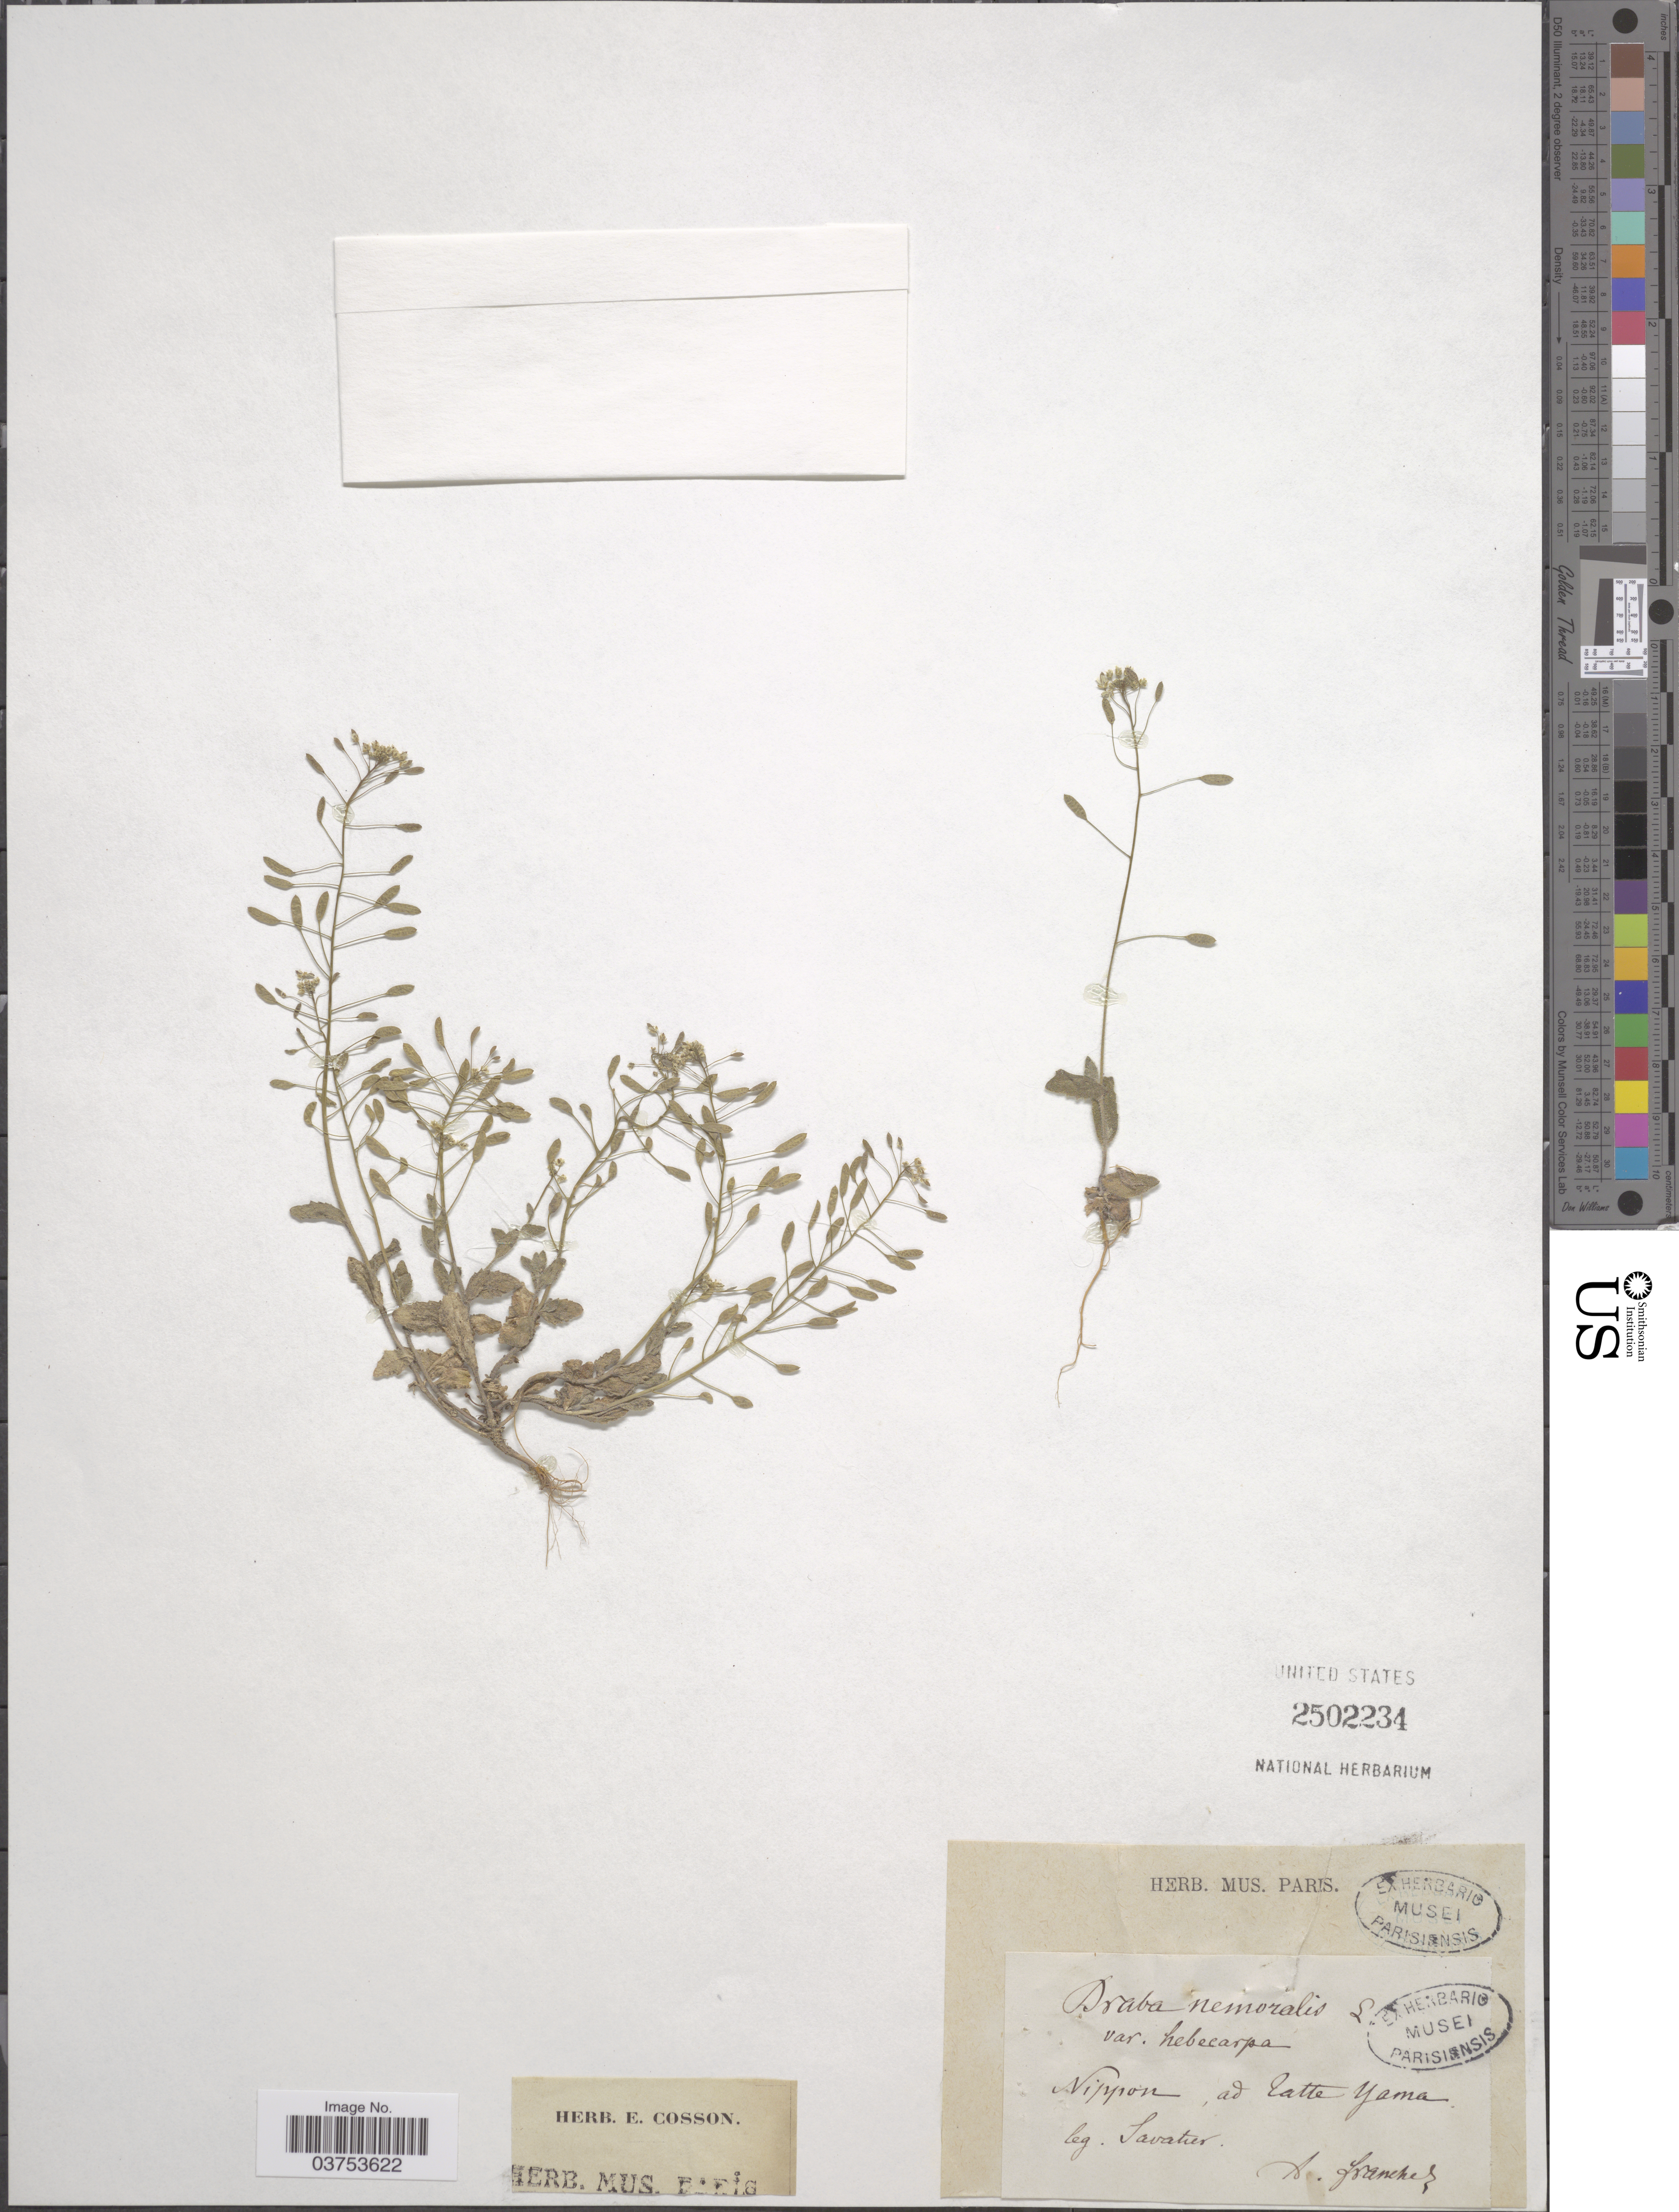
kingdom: Plantae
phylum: Tracheophyta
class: Magnoliopsida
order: Brassicales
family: Brassicaceae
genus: Draba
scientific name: Draba nemorosa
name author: L.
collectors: Savatier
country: Japan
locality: Nippon, ad Tatte Yama.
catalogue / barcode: US 2502234